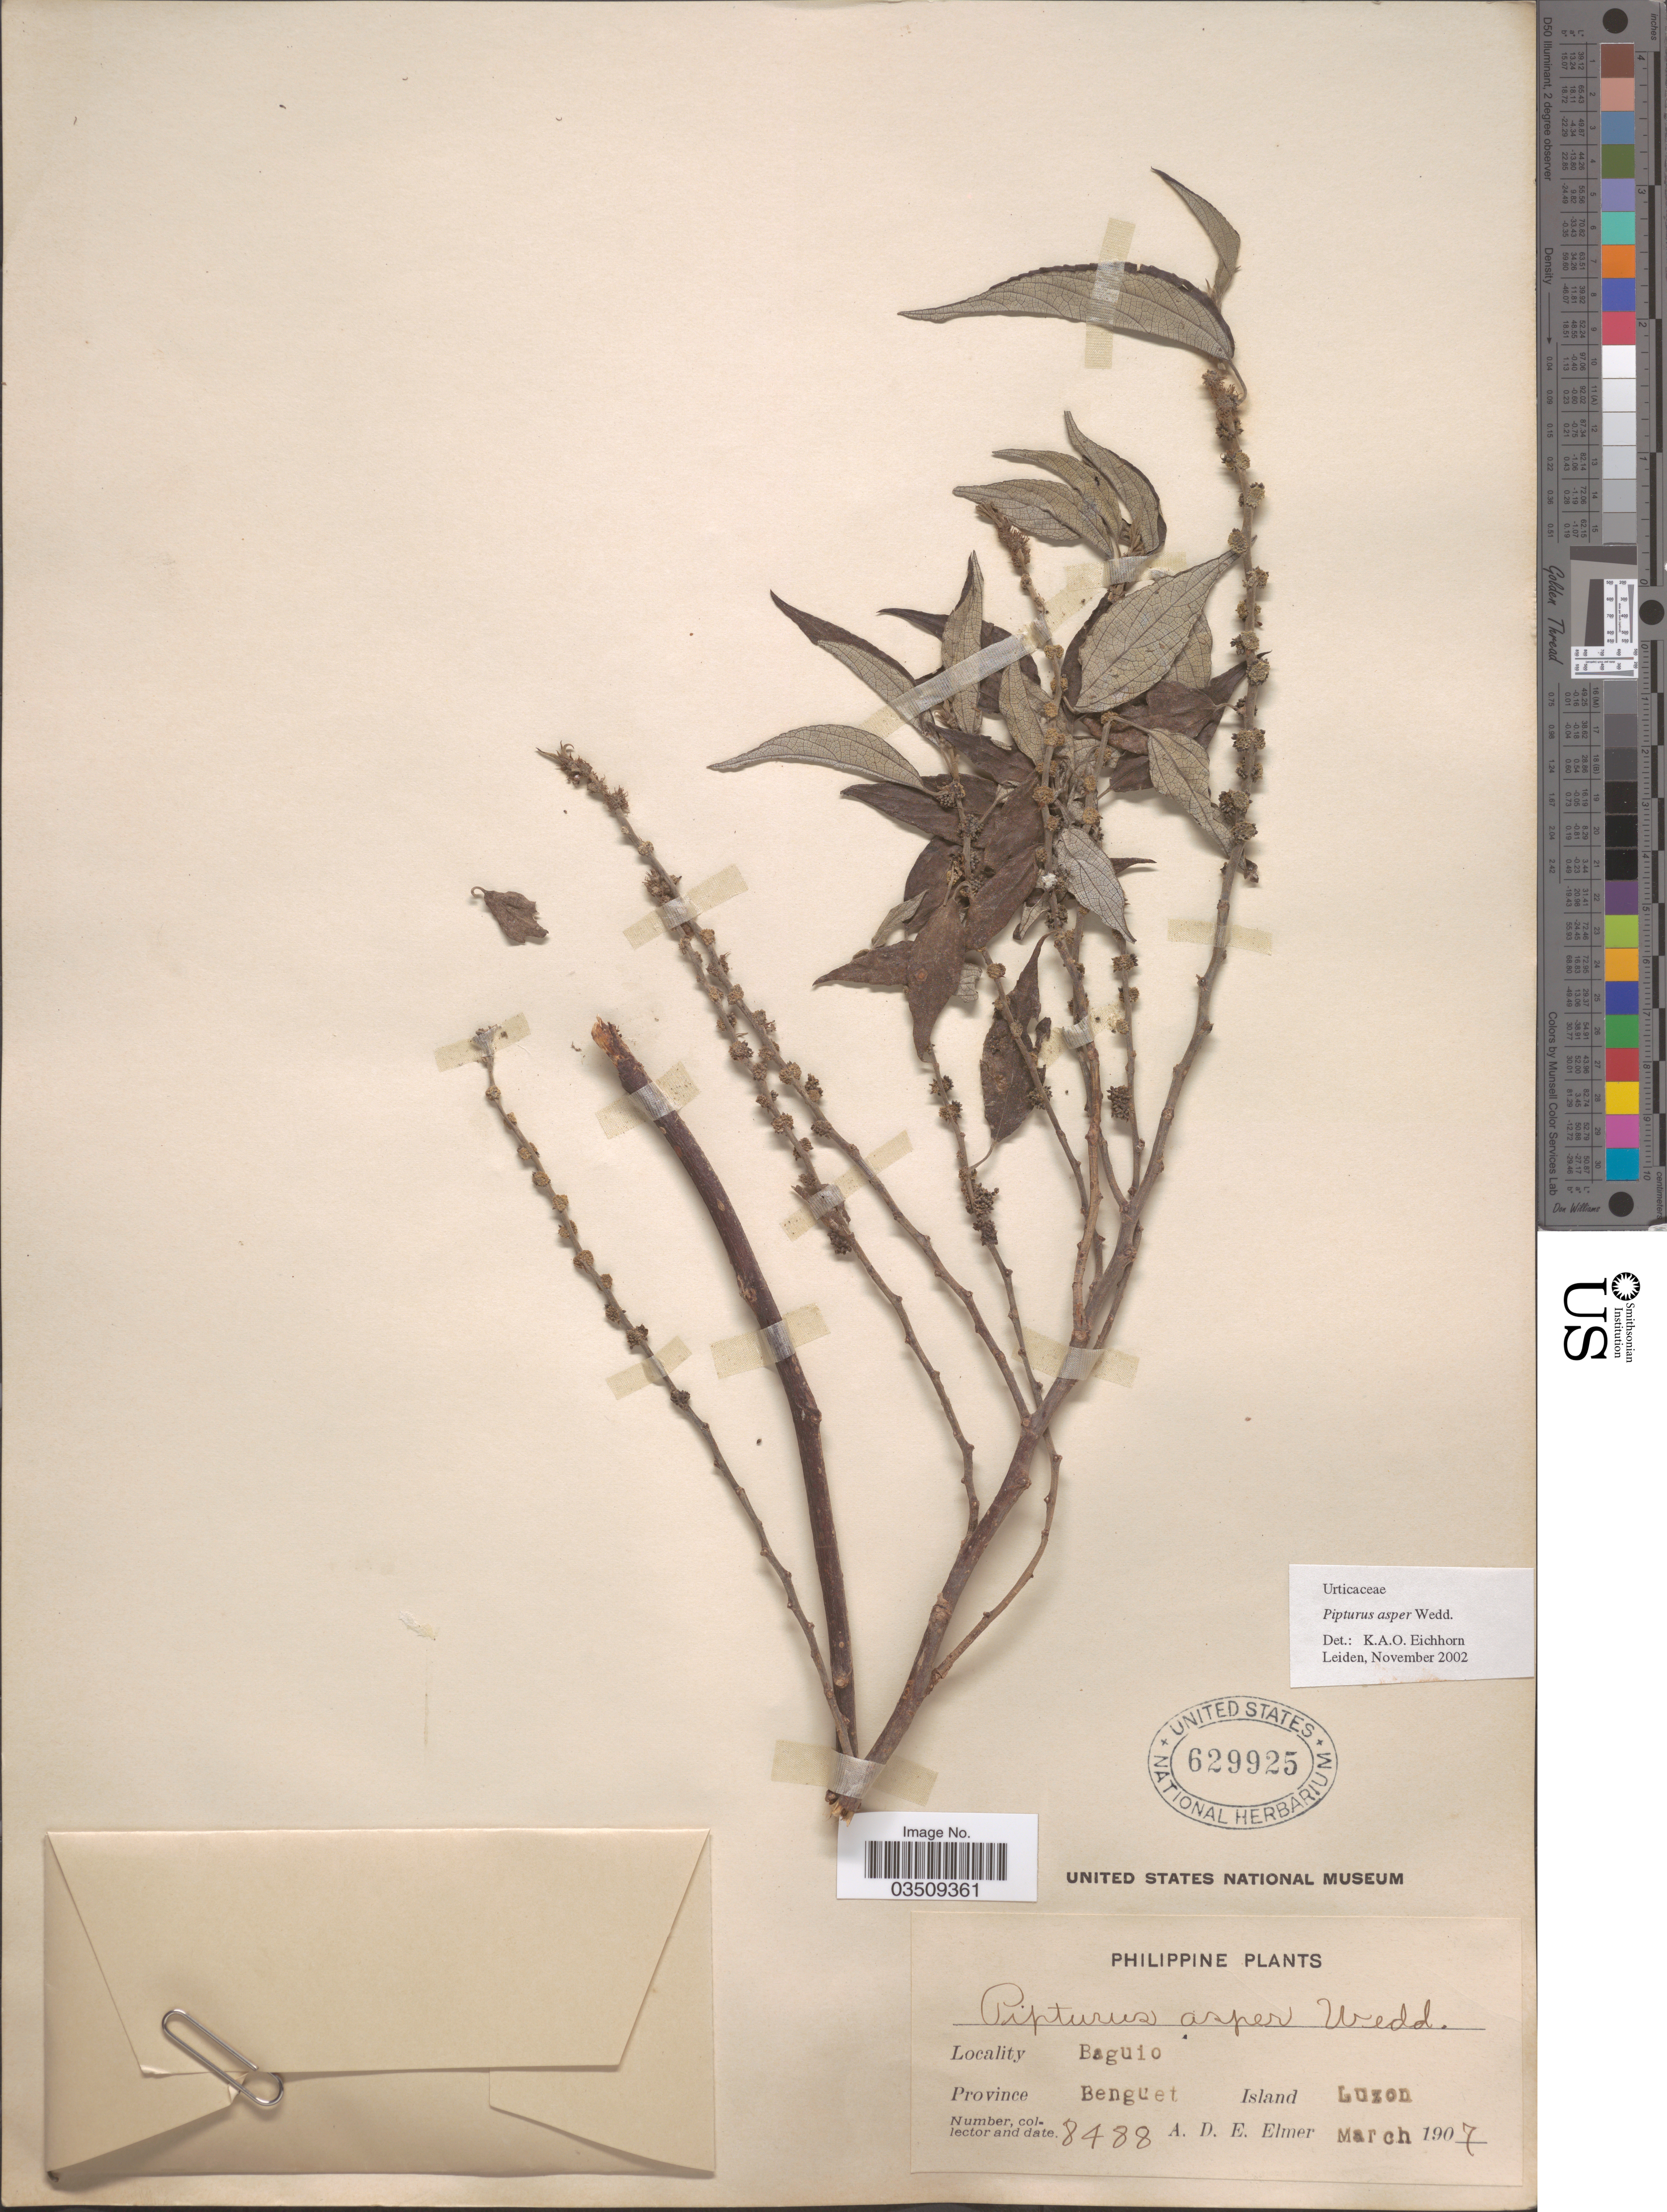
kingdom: Plantae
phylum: Tracheophyta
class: Magnoliopsida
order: Rosales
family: Urticaceae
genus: Pipturus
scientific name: Pipturus arborescens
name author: (Link) C.B. Rob.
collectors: A. D. E. Elmer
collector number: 8488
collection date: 1907-03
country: Philippines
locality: Baguio. Province Benguet. Island Luzon.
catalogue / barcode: US 629925